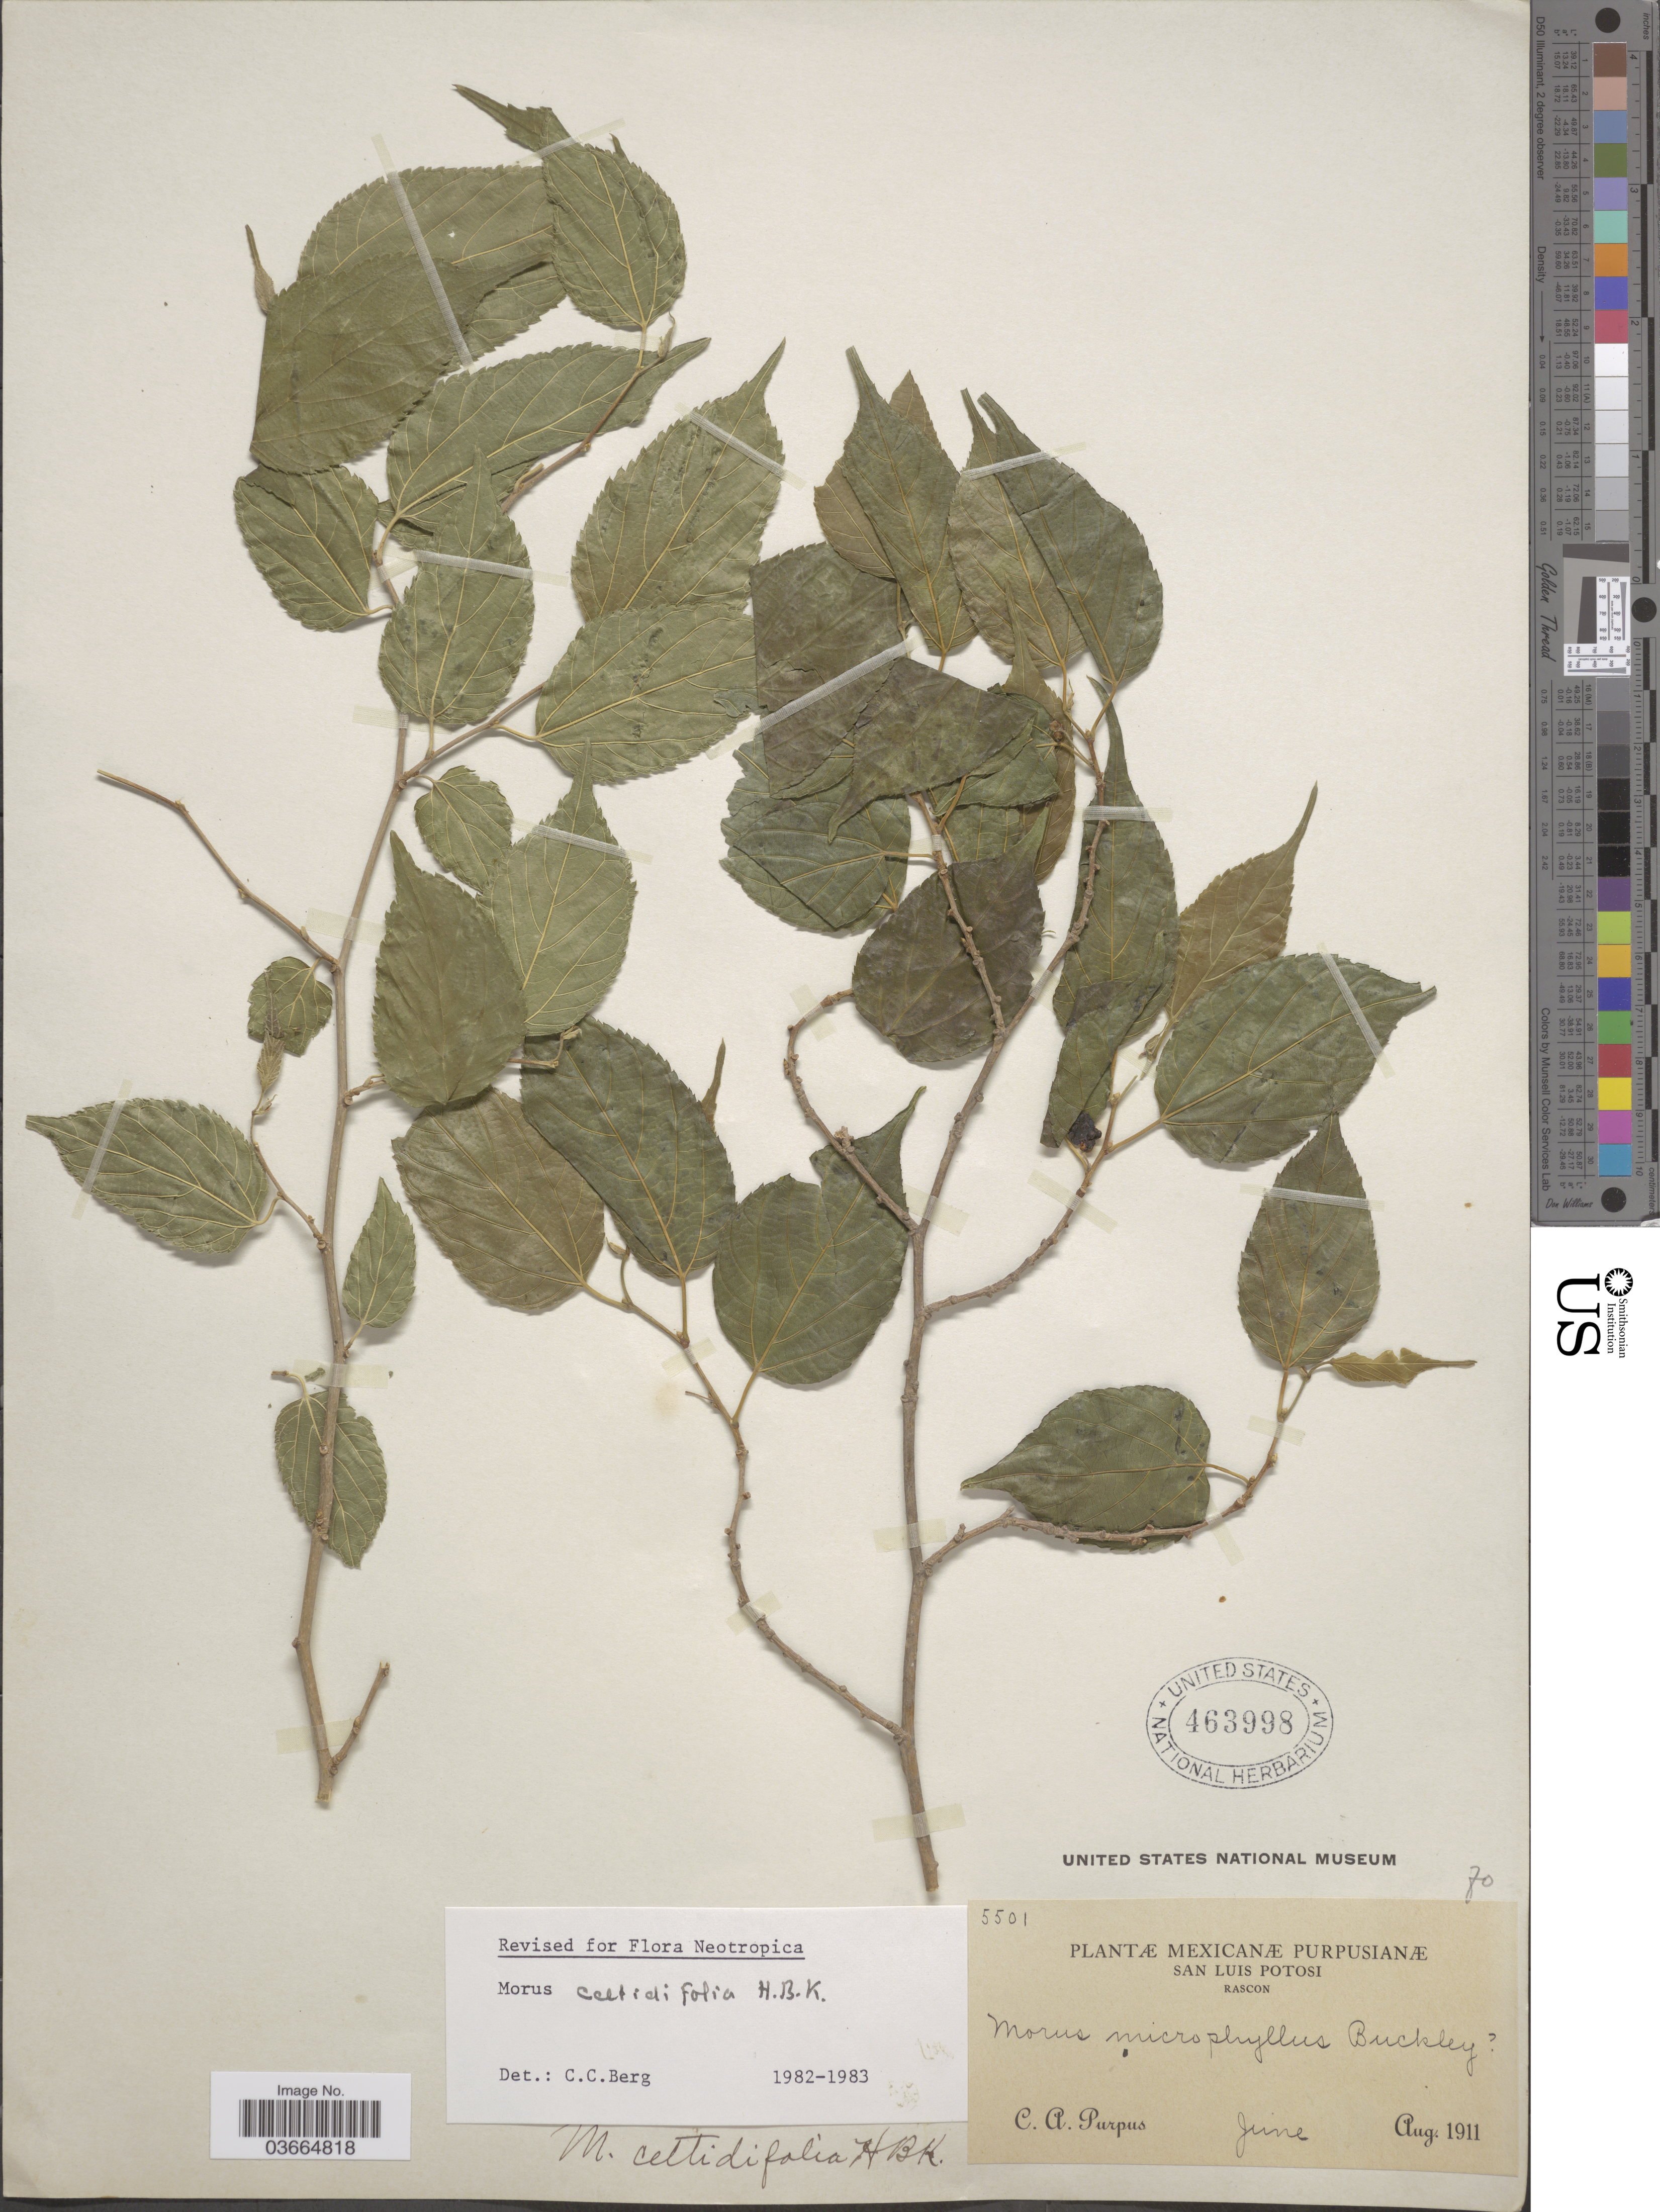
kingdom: Plantae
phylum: Tracheophyta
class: Magnoliopsida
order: Rosales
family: Moraceae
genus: Morus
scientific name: Morus celtidifolia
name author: Kunth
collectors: C. A. Purpus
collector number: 5501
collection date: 1911-06/1911-08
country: Mexico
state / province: San Luis Potosí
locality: Rascon.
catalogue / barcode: US 463998